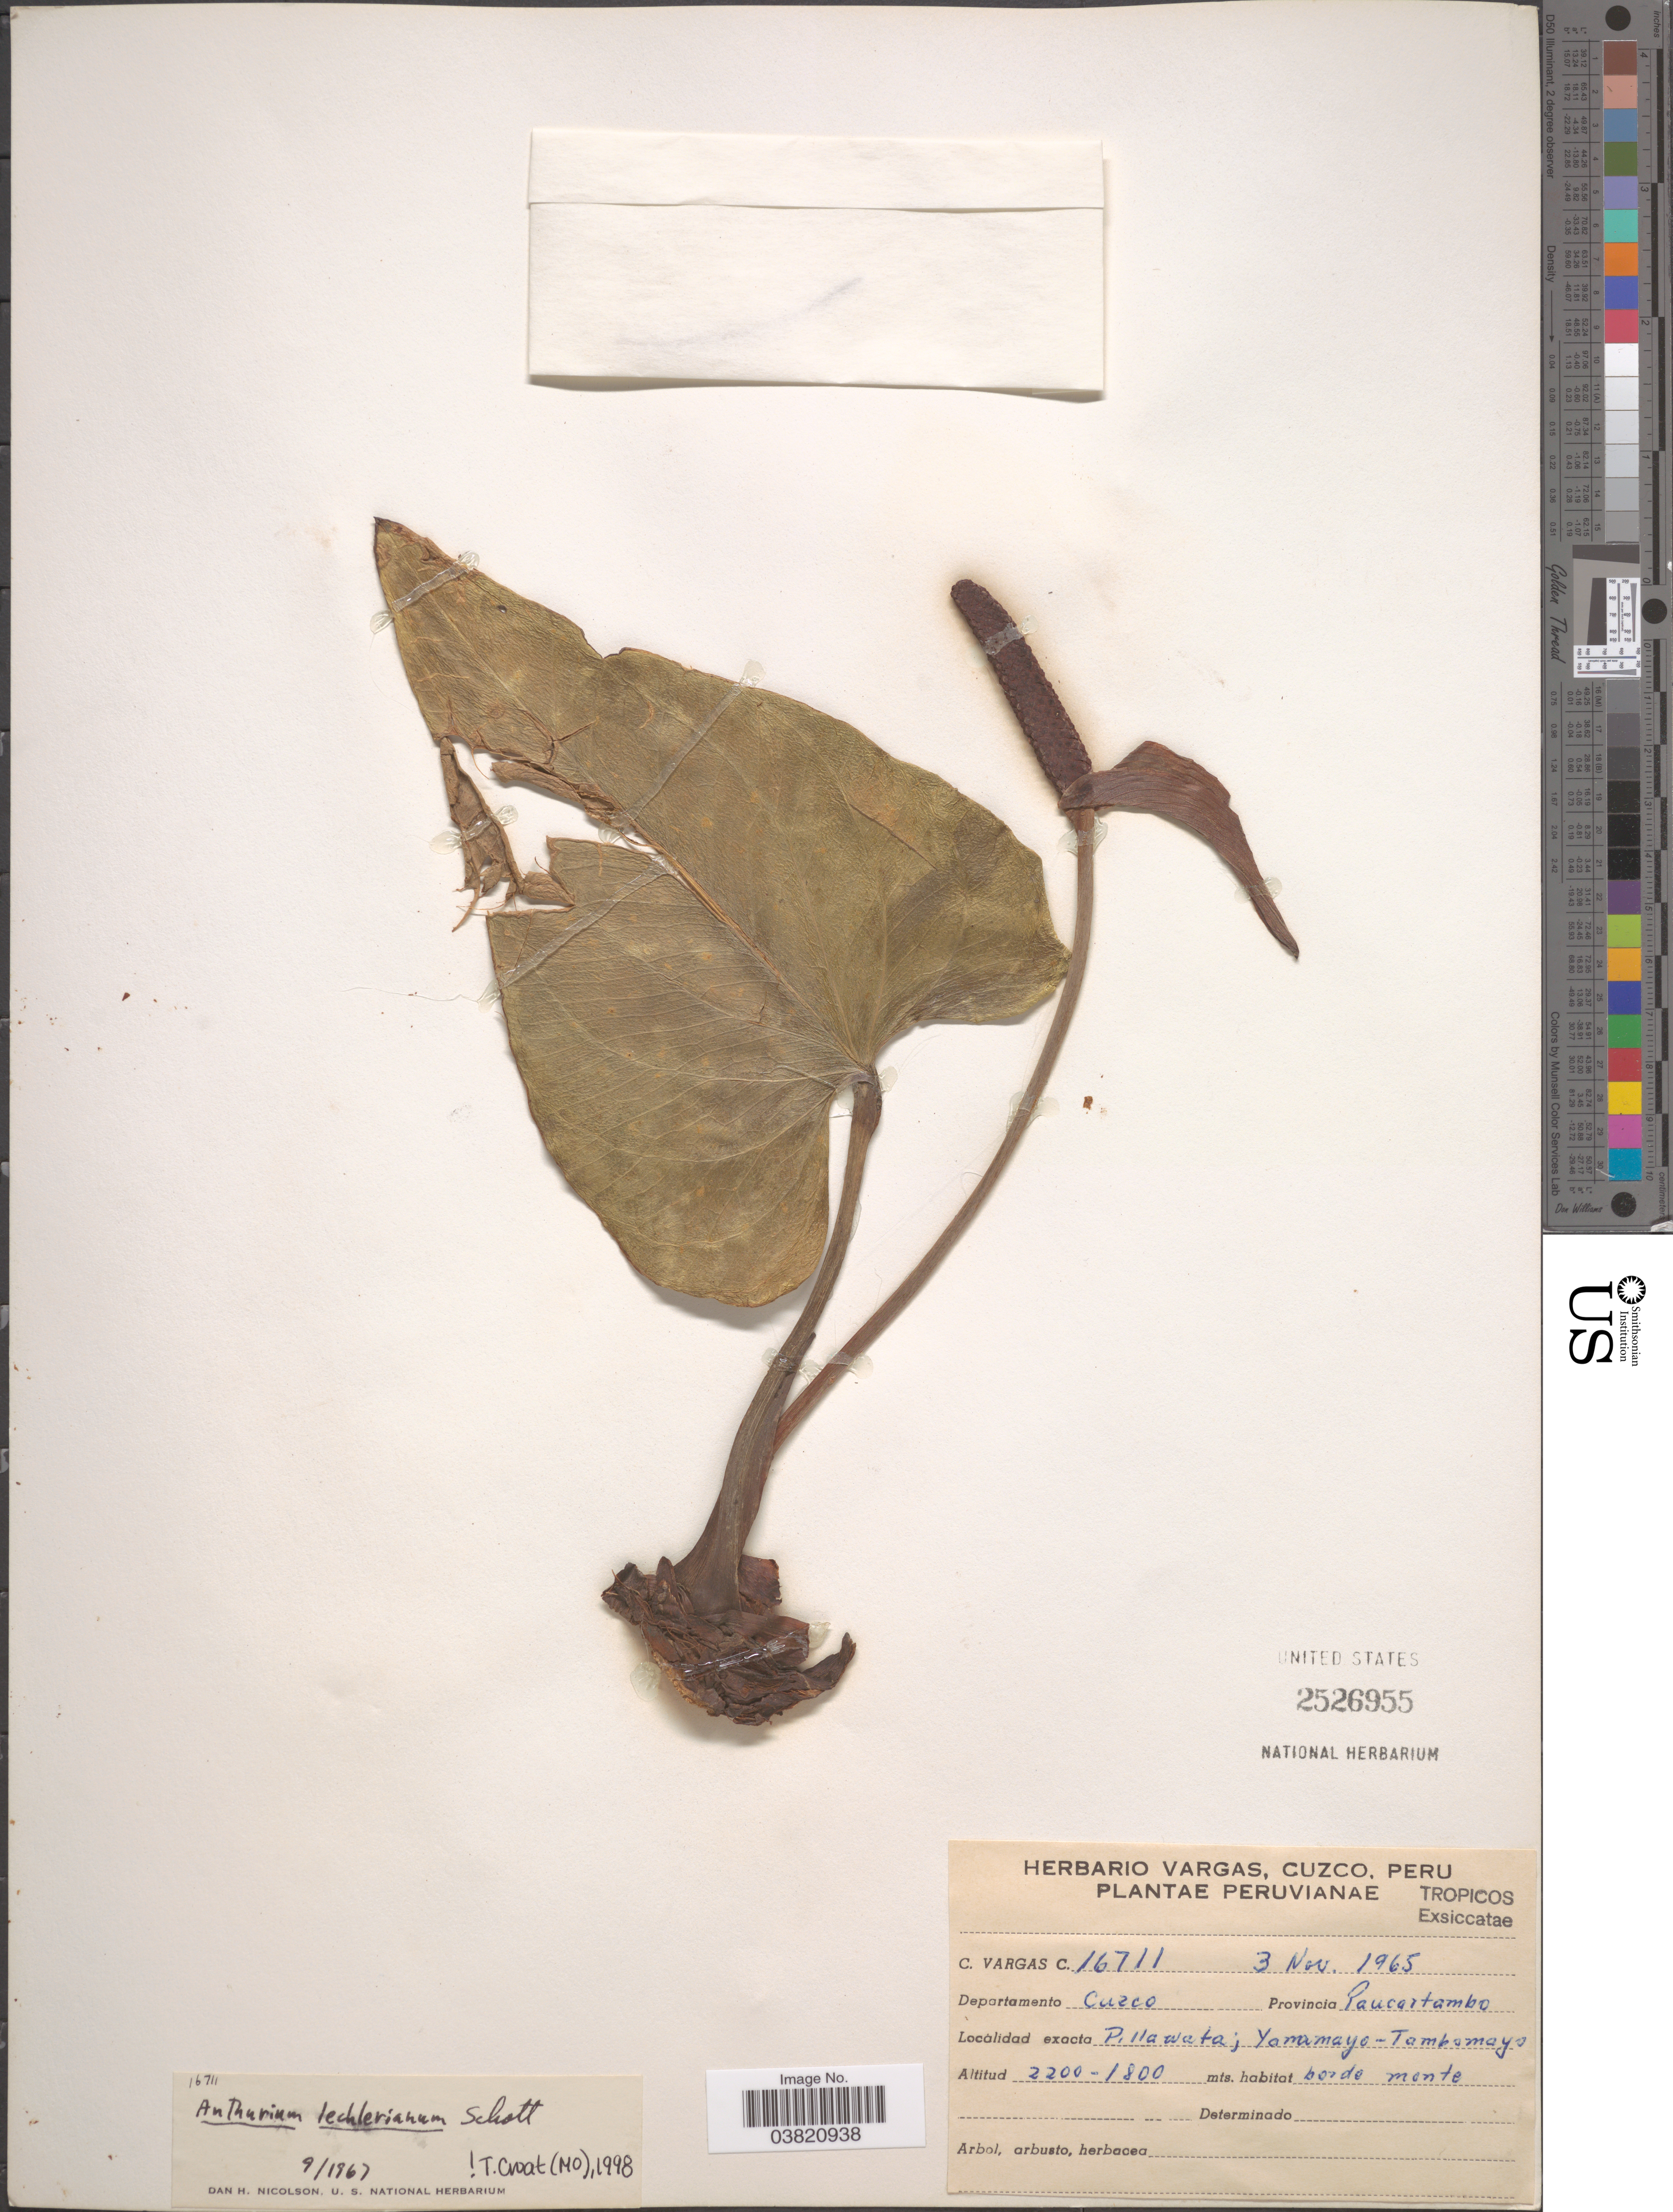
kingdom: Plantae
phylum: Tracheophyta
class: Liliopsida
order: Alismatales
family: Araceae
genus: Anthurium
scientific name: Anthurium lechlerianum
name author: Schott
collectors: C. Vargas Calderón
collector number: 16711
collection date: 1965-11-03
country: Peru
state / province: Cusco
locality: Departamento Cuzco. Provincia Paucartambo. Pillawata; Yanamayo-Tambomayo.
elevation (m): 1800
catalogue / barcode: US 2526955